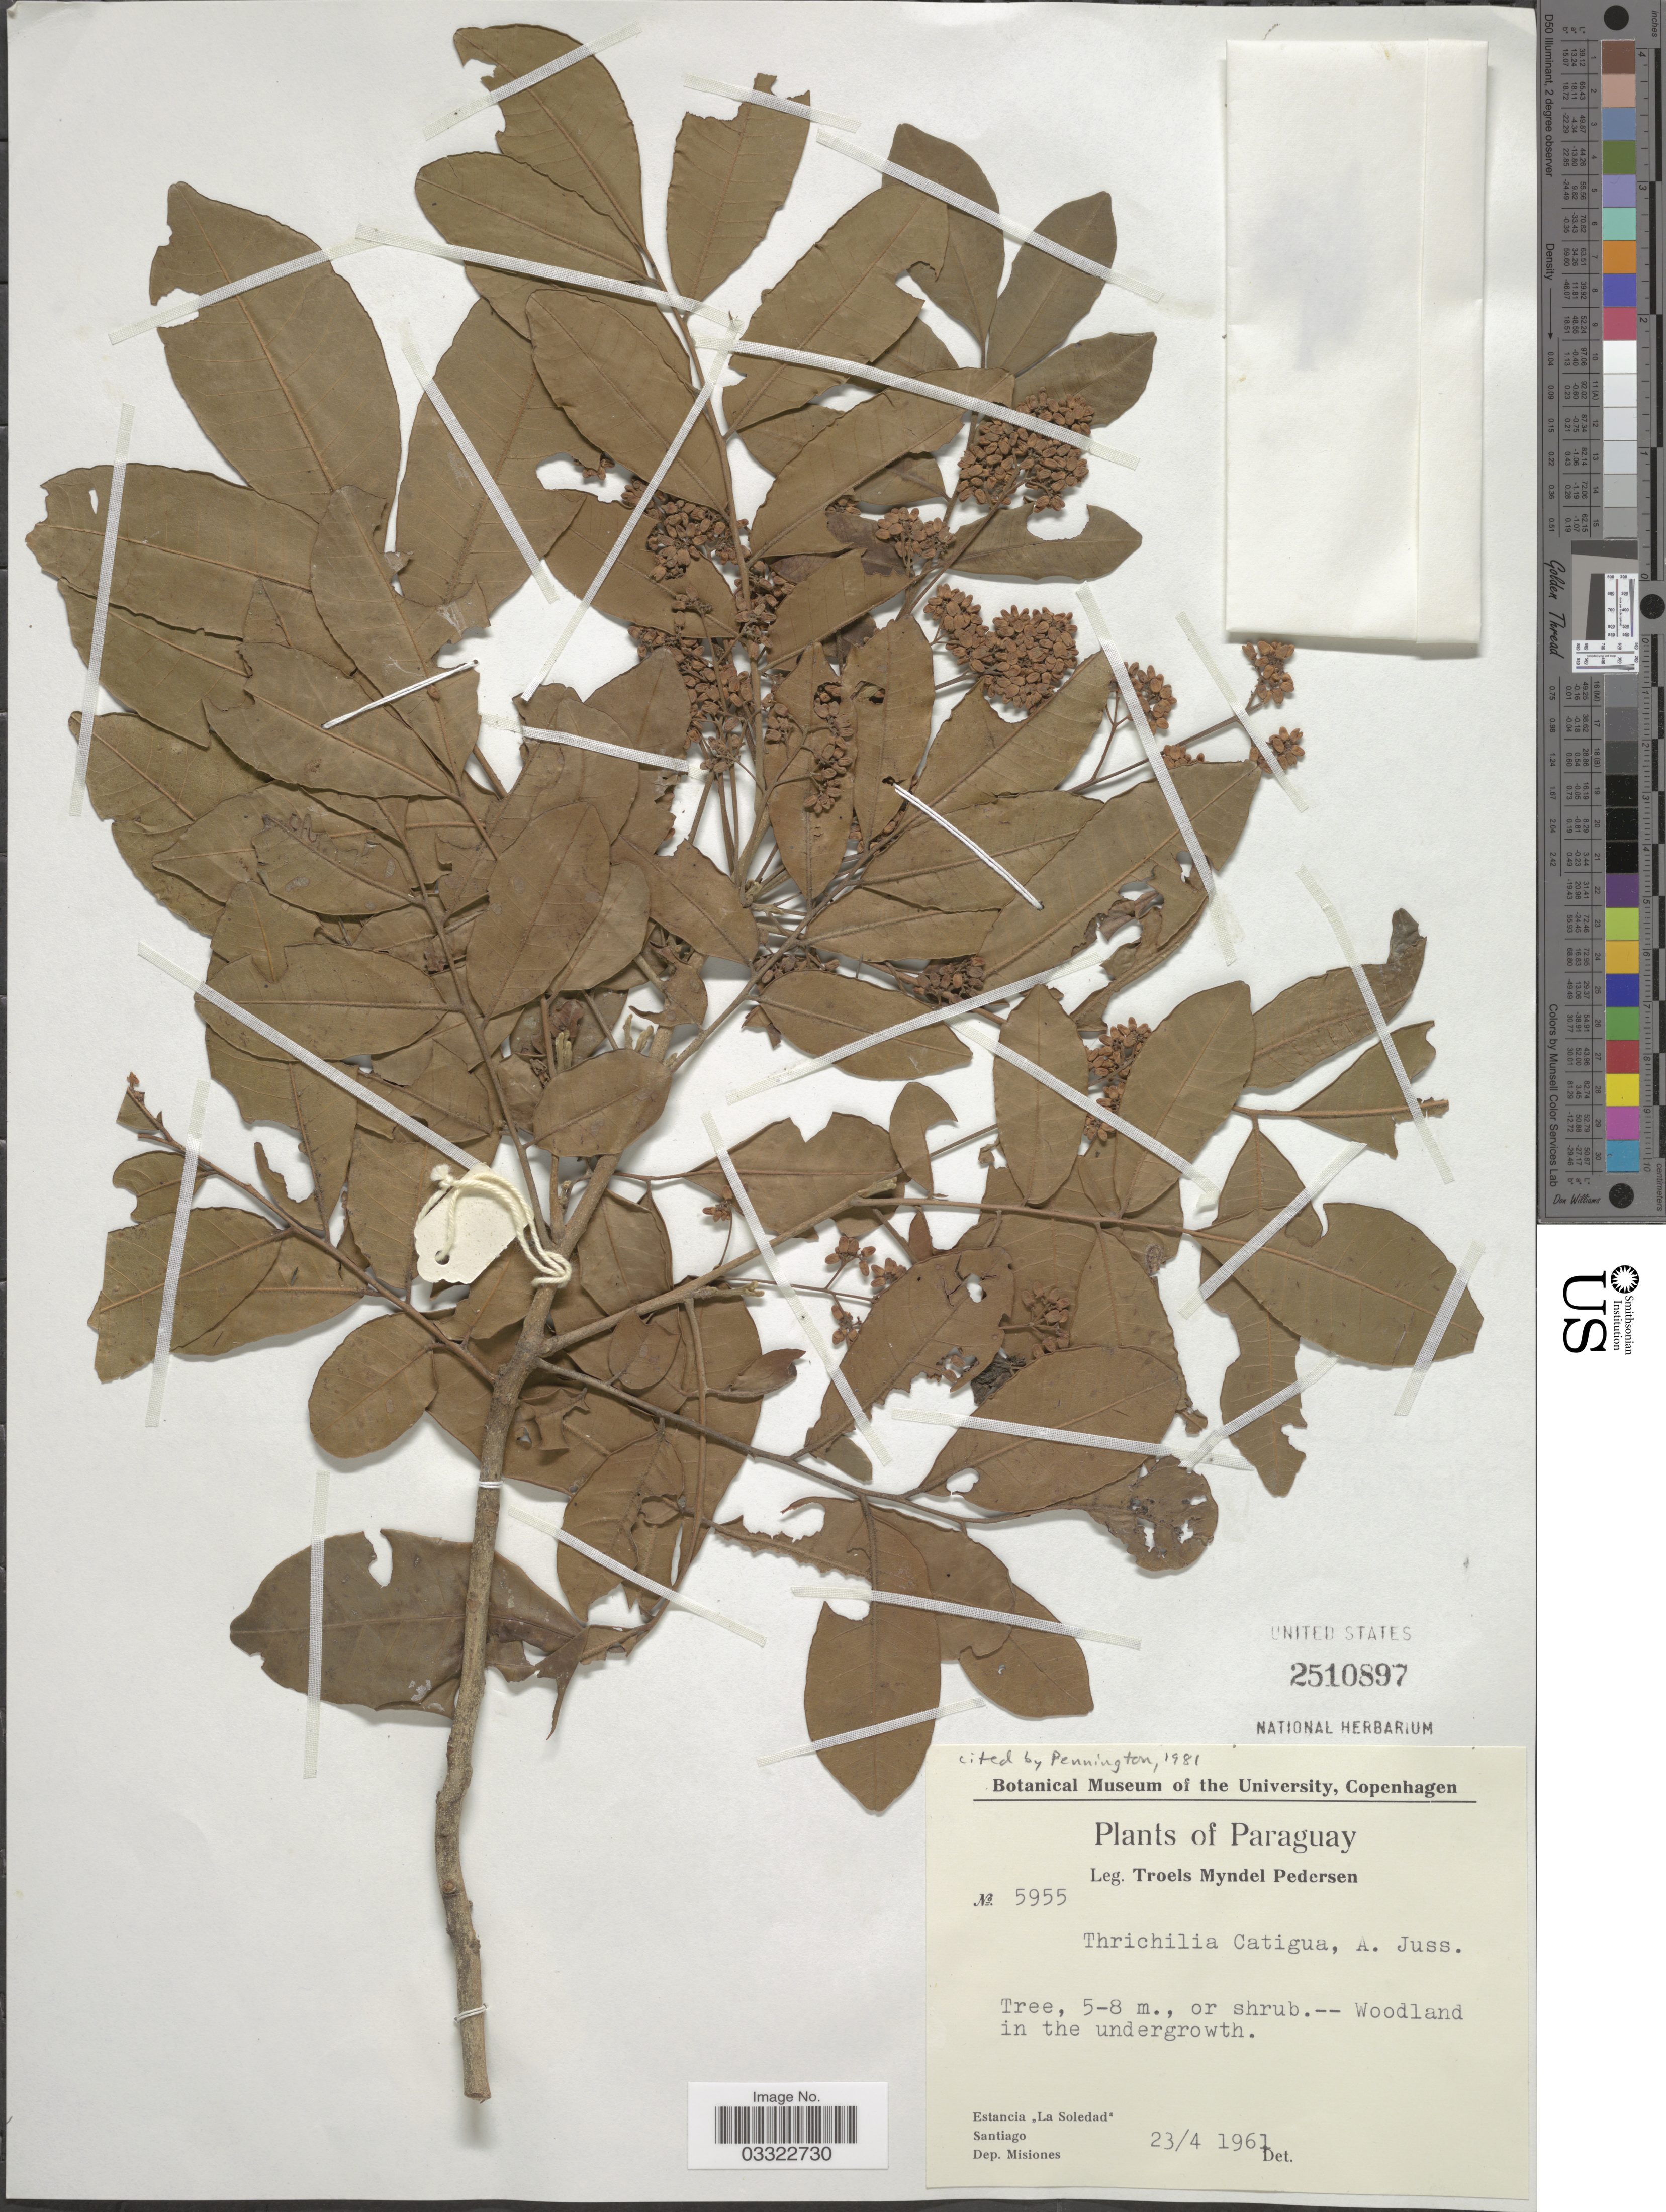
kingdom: Plantae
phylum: Tracheophyta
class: Magnoliopsida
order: Sapindales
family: Meliaceae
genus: Trichilia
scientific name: Trichilia catigua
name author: A. Juss.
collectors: T. Pederson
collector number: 5955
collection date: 1961-04-23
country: Paraguay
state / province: Misiones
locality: Estancia "La Soledad". Santiago. Dep. Misiones.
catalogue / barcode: US 2510897